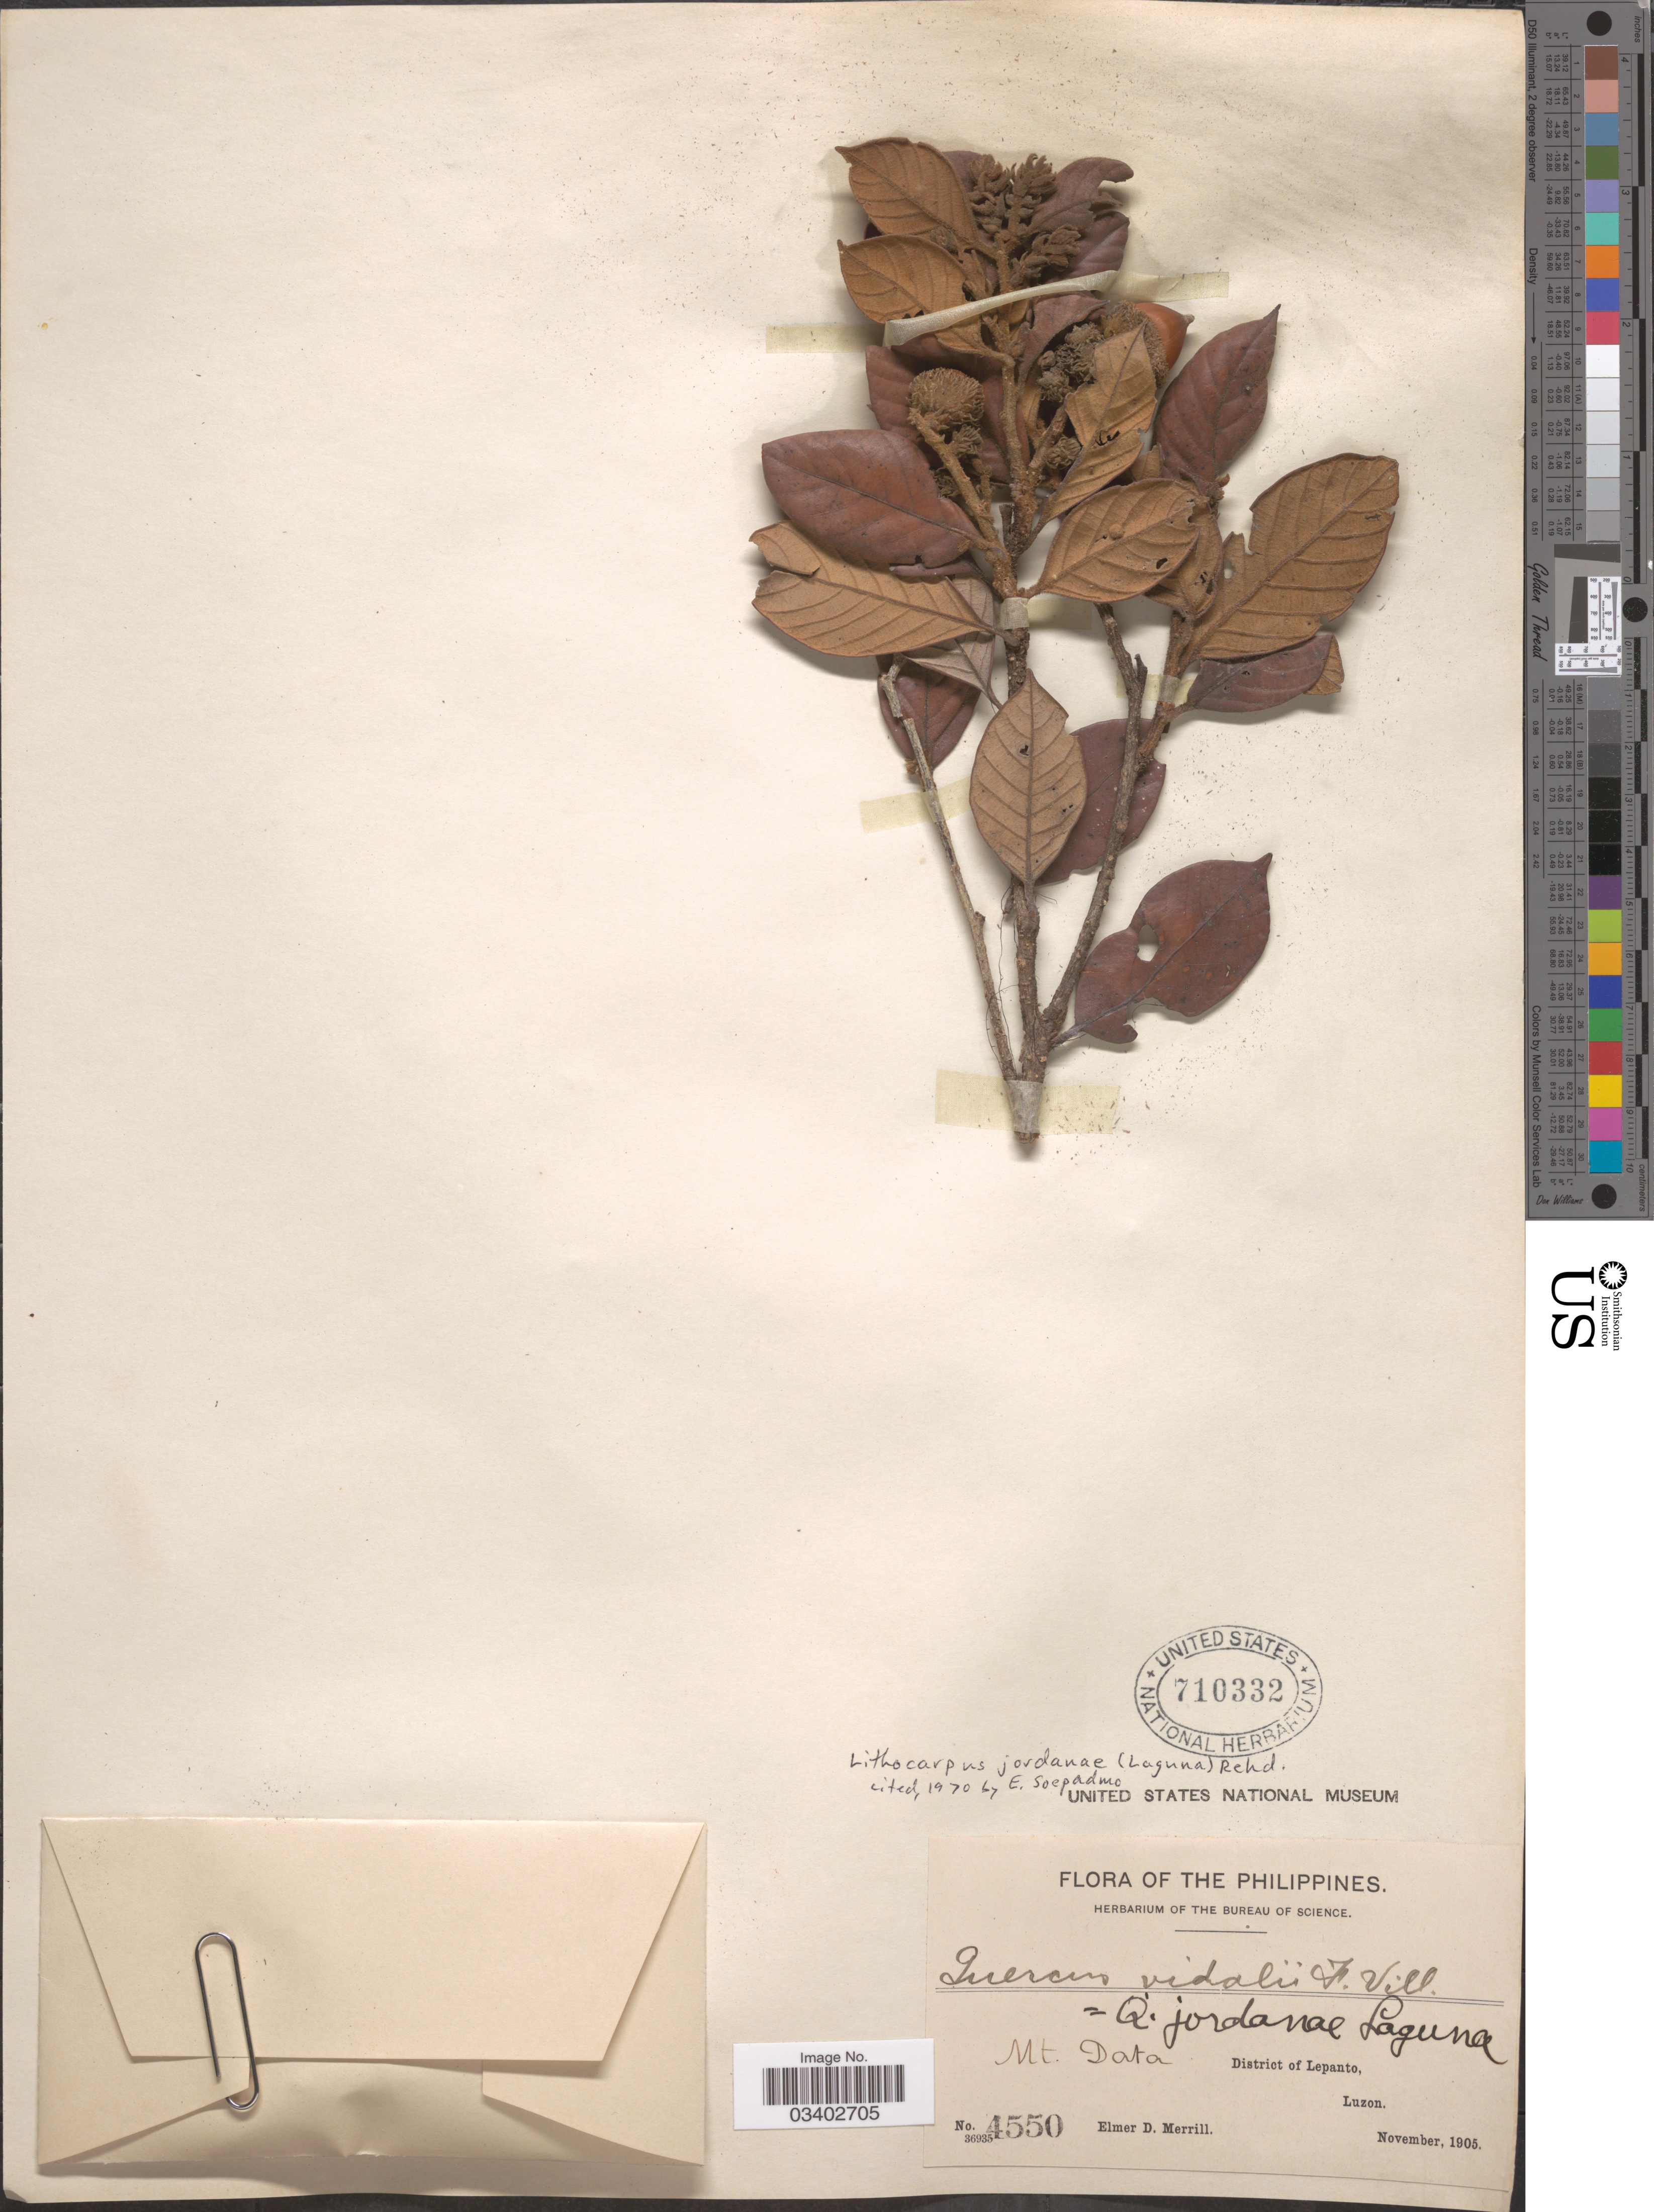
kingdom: Plantae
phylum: Tracheophyta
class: Magnoliopsida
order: Fagales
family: Fagaceae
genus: Lithocarpus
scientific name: Lithocarpus jordanae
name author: (Villanueva) Rehder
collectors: E. D. Merrill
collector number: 4550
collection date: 1905-11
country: Philippines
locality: Mt. Data. District of Lepanto, Luzon.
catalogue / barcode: US 710332